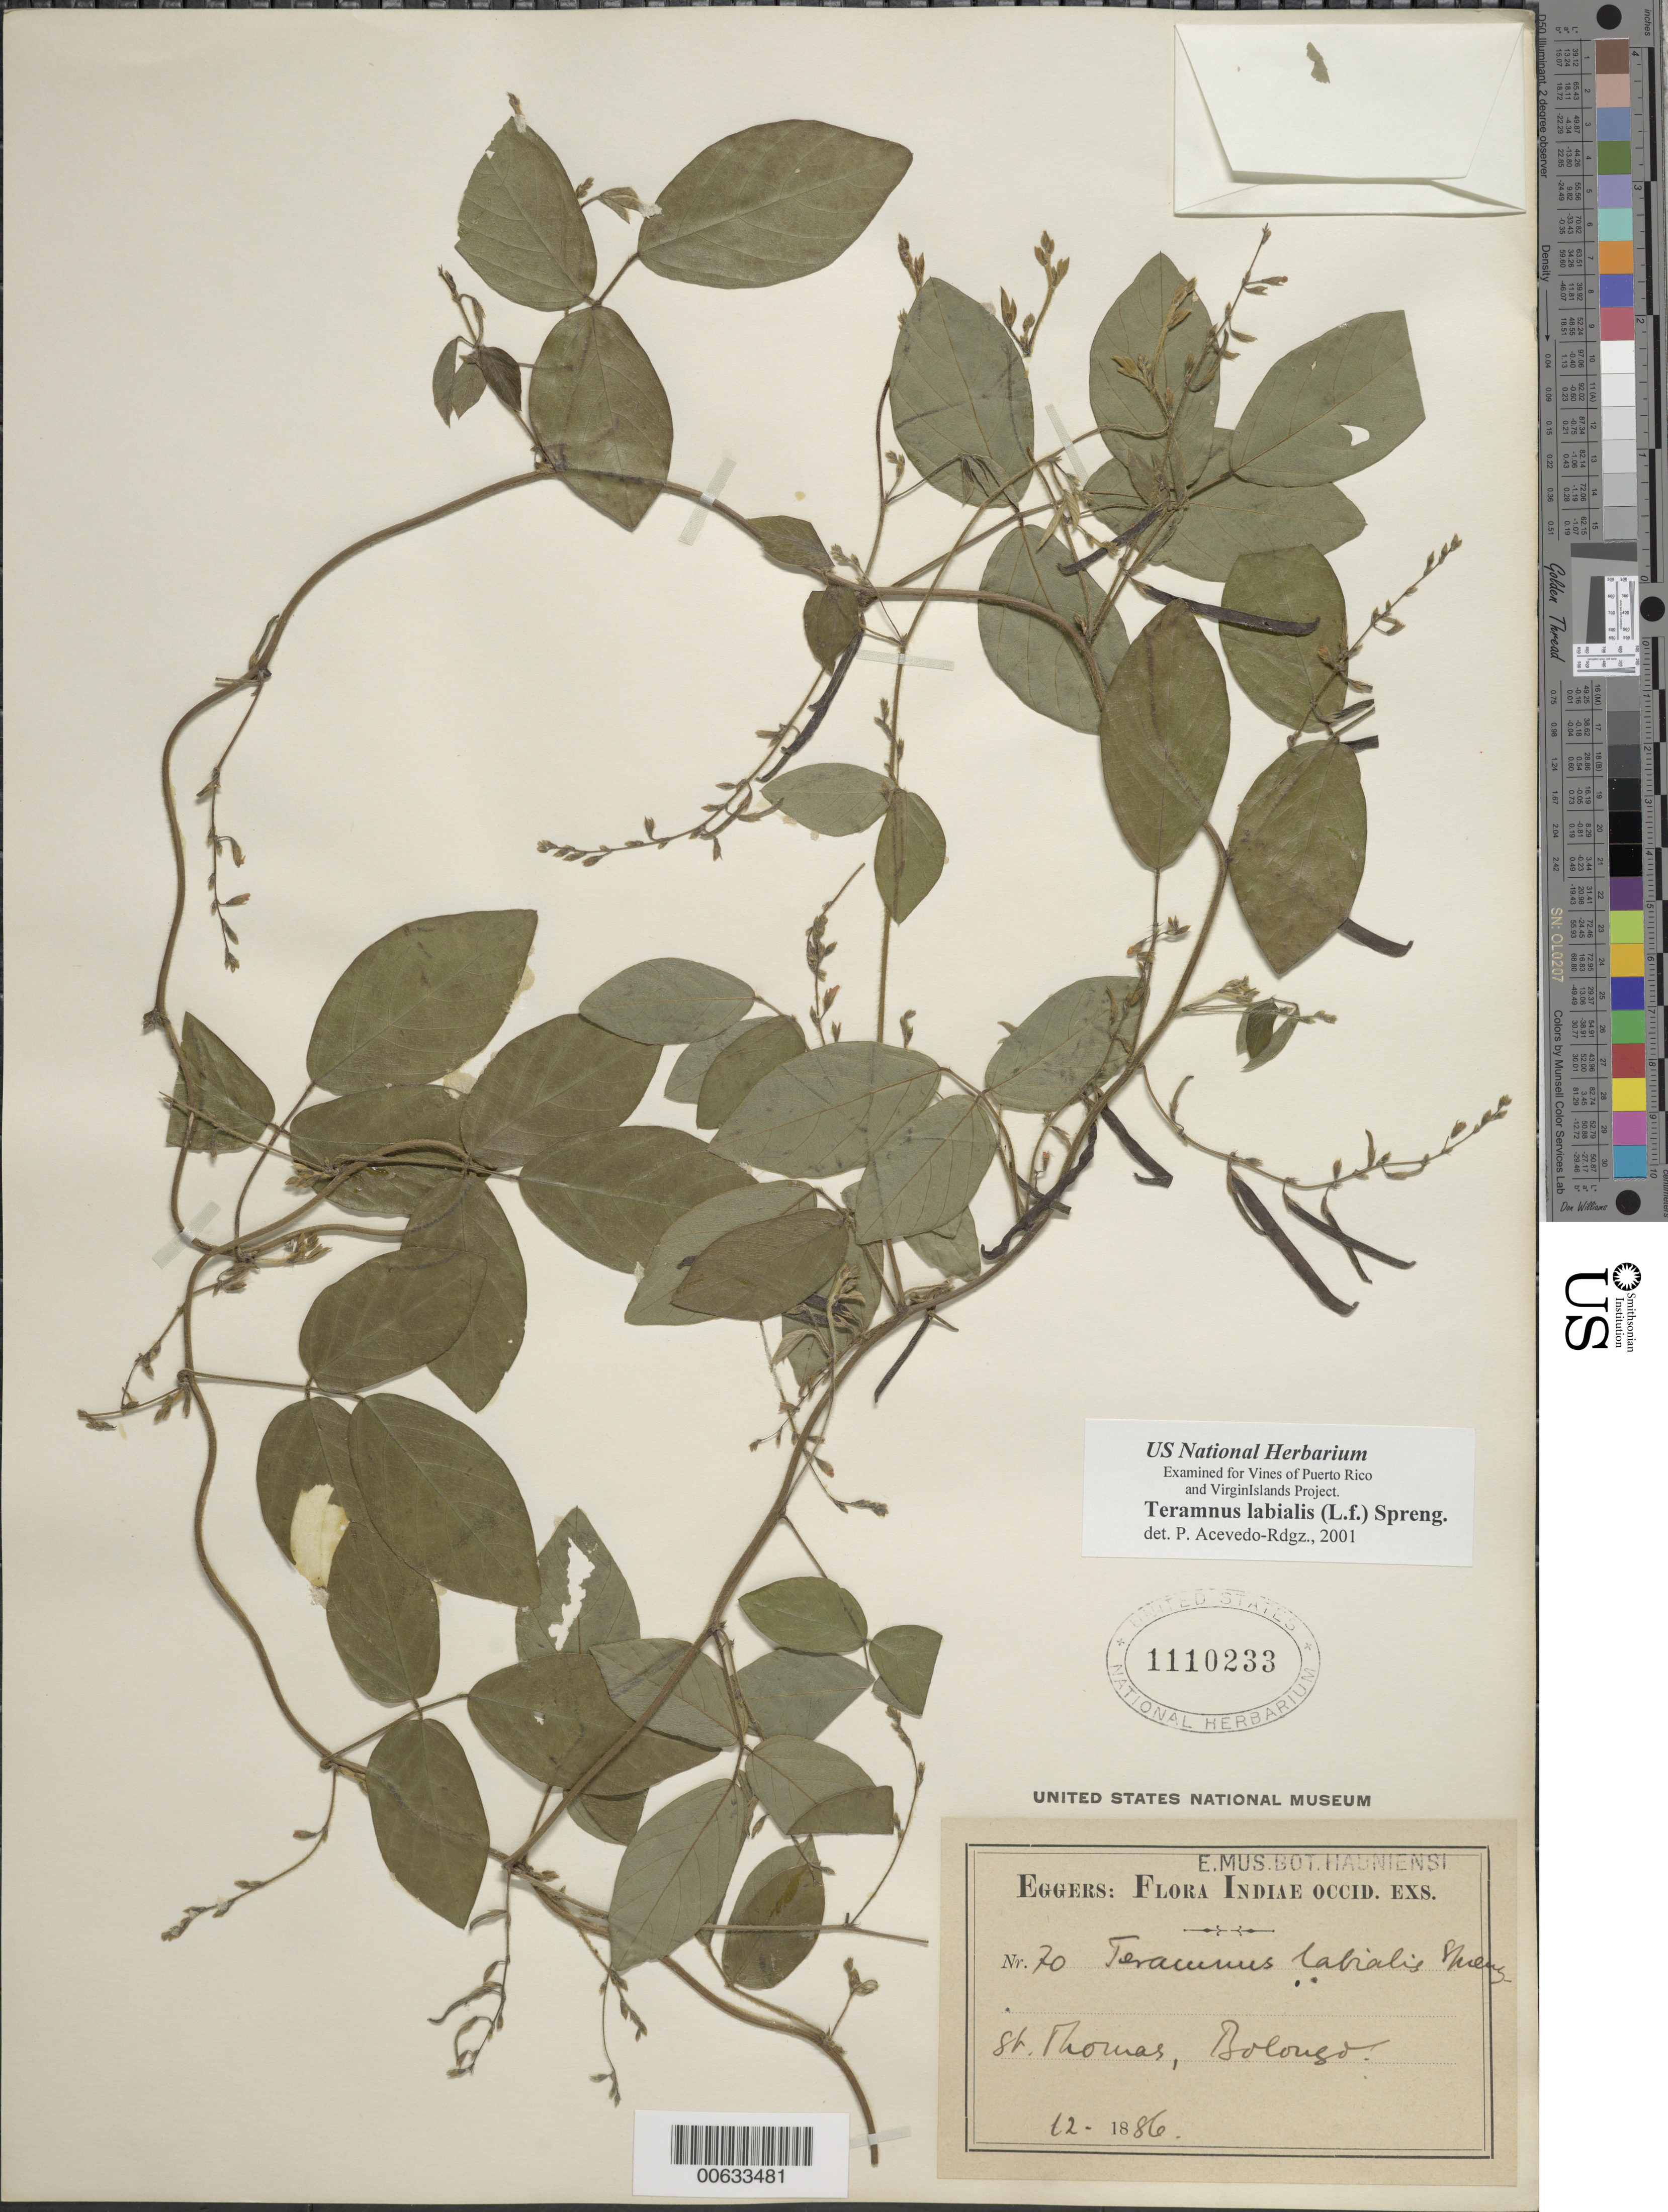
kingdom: Plantae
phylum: Tracheophyta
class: Magnoliopsida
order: Fabales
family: Fabaceae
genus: Teramnus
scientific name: Teramnus labialis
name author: (L. f.) Spreng.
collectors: -. Eggers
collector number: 70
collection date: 1886-12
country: U.S. Virgin Islands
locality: Indiae Occid., St. Thomas, Bolongo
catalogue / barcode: US 1110233